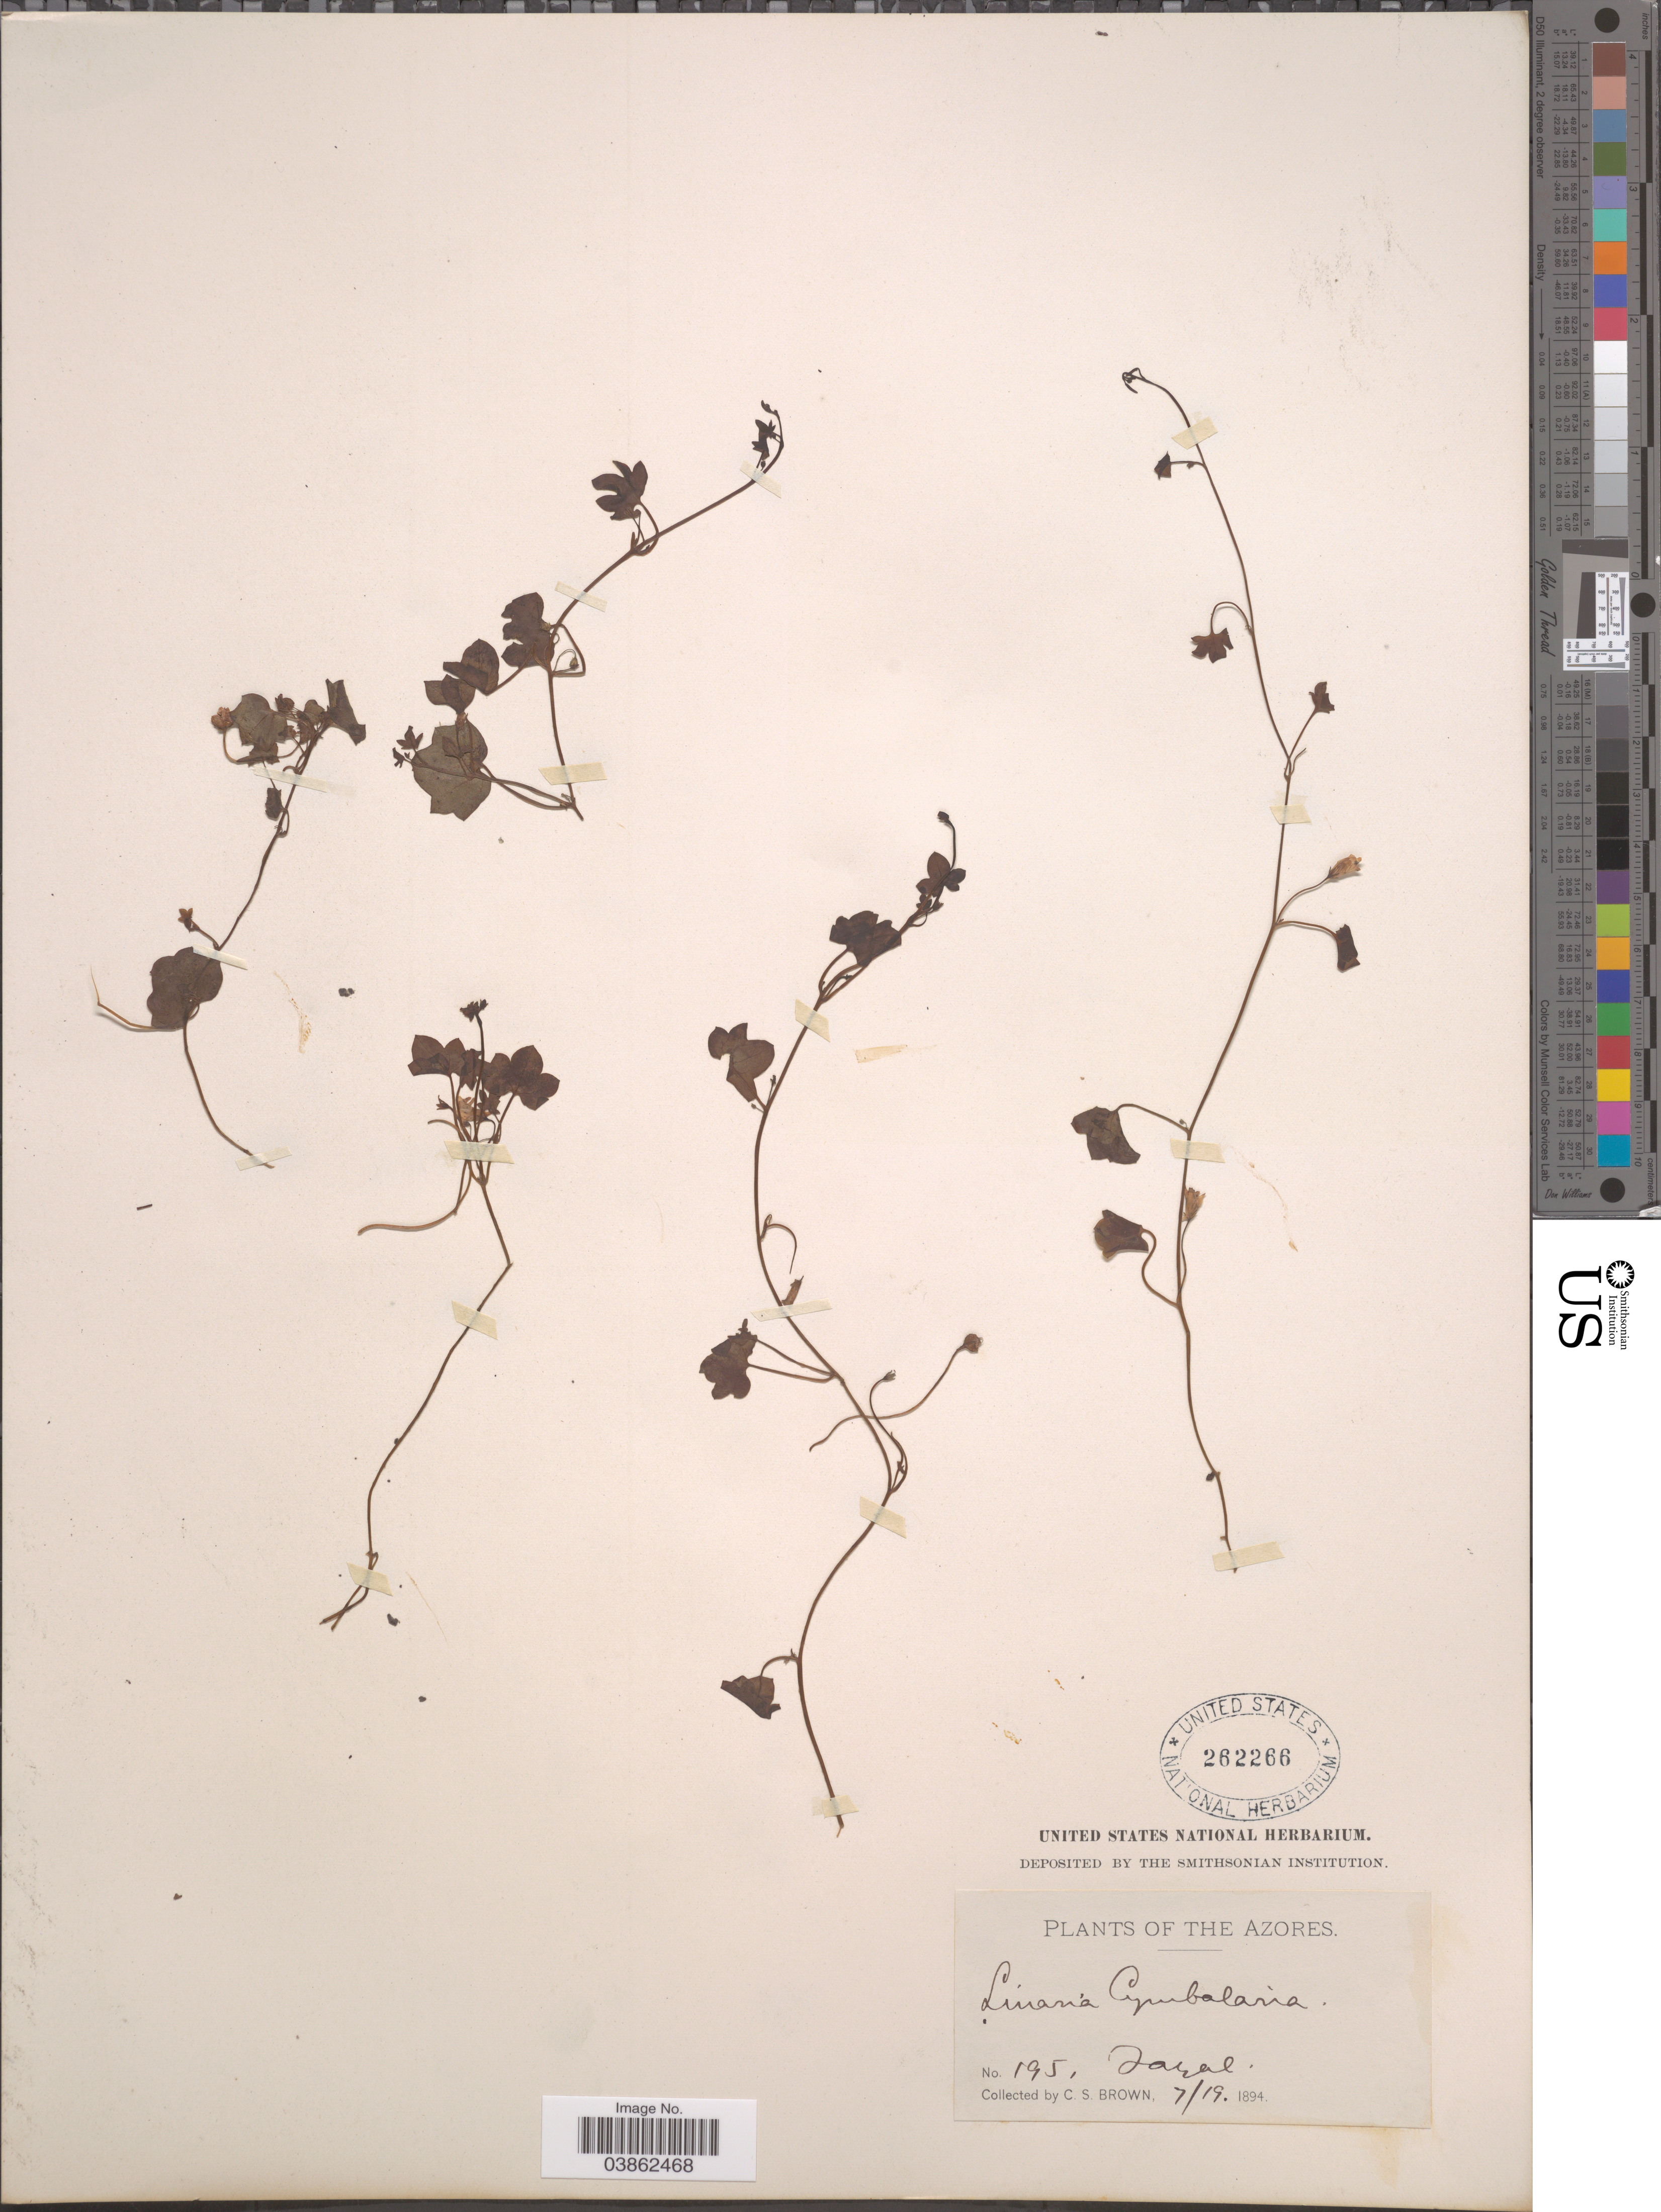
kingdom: Plantae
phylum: Tracheophyta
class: Magnoliopsida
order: Lamiales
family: Plantaginaceae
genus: Cymbalaria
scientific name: Cymbalaria sp.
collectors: C. S. Brown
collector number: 195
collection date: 1894-07-19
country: Portugal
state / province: Azores (Aut. Reg.)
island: Faial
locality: The Azores. Fayal.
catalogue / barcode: US 262266